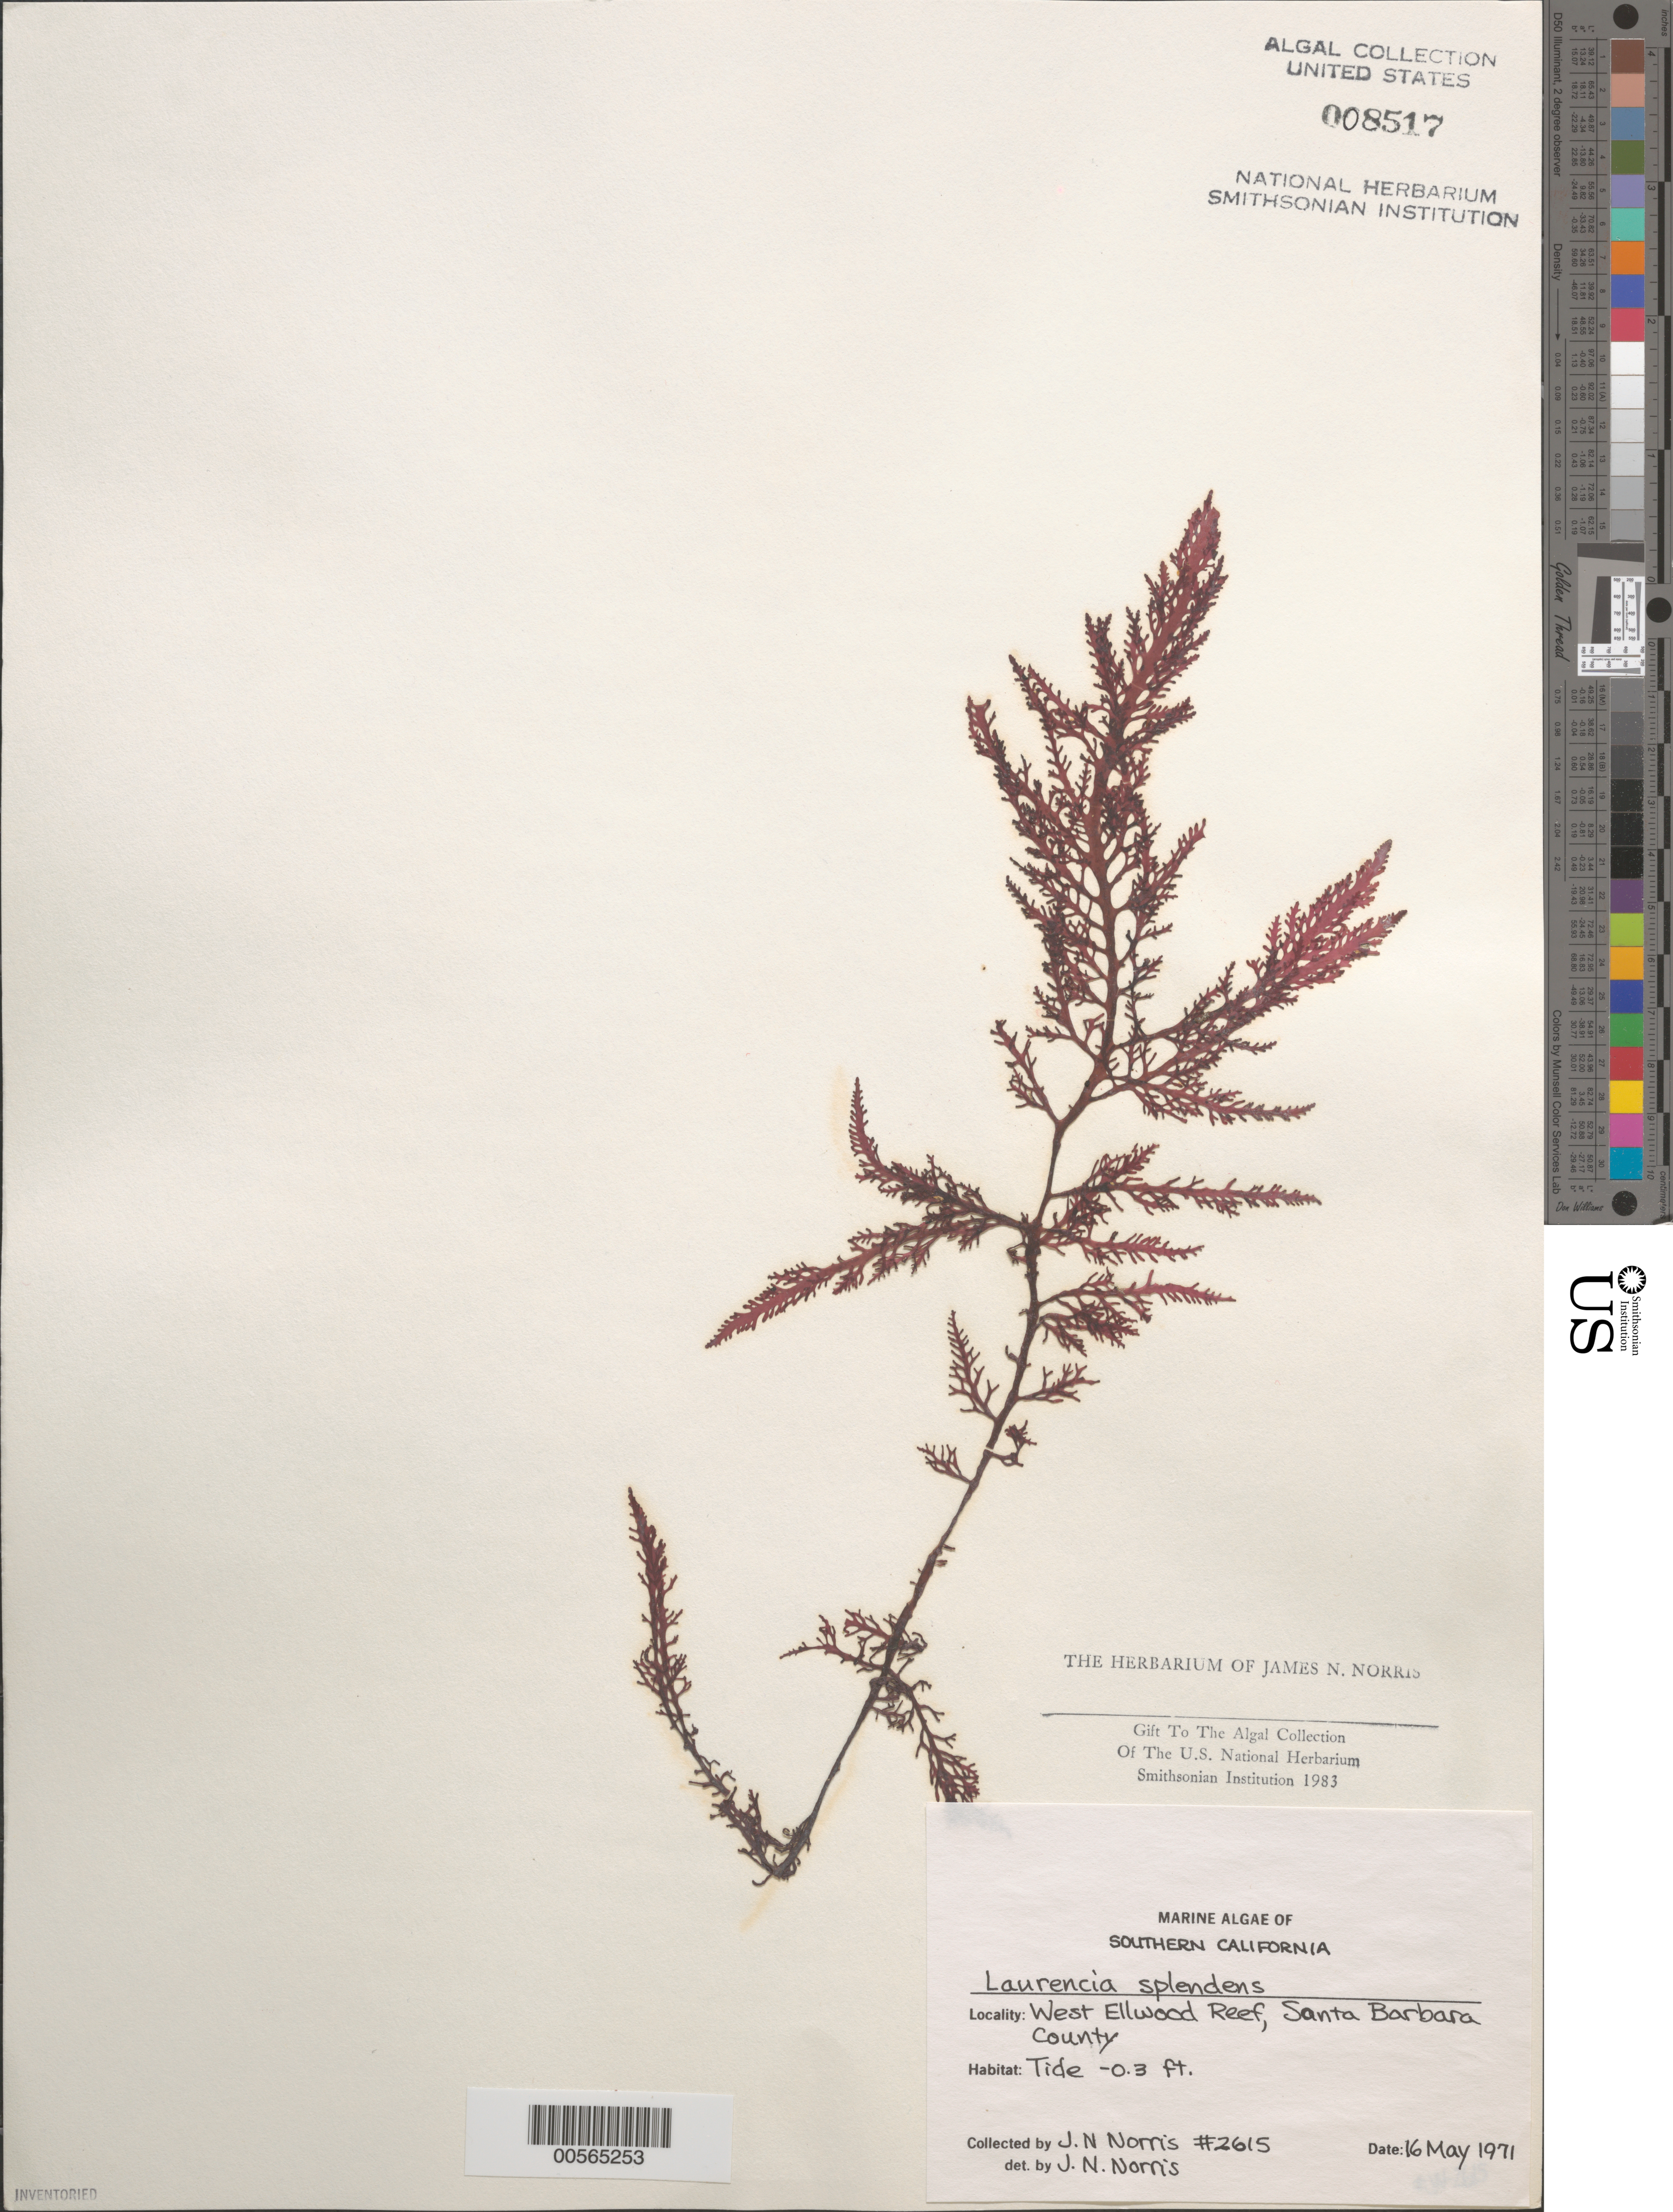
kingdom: Plantae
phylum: Rhodophyta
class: Florideophyceae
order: Ceramiales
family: Rhodomelaceae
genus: Osmundea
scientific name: Osmundea splendens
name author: (Hollenb.) K.W. Nam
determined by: Algae name updating Project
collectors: J. N. Norris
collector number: JN-2615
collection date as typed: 16 May 1971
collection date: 1971-05-16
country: United States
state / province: California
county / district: Santa Barbara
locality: West Ellwood Reef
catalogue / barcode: US 8517